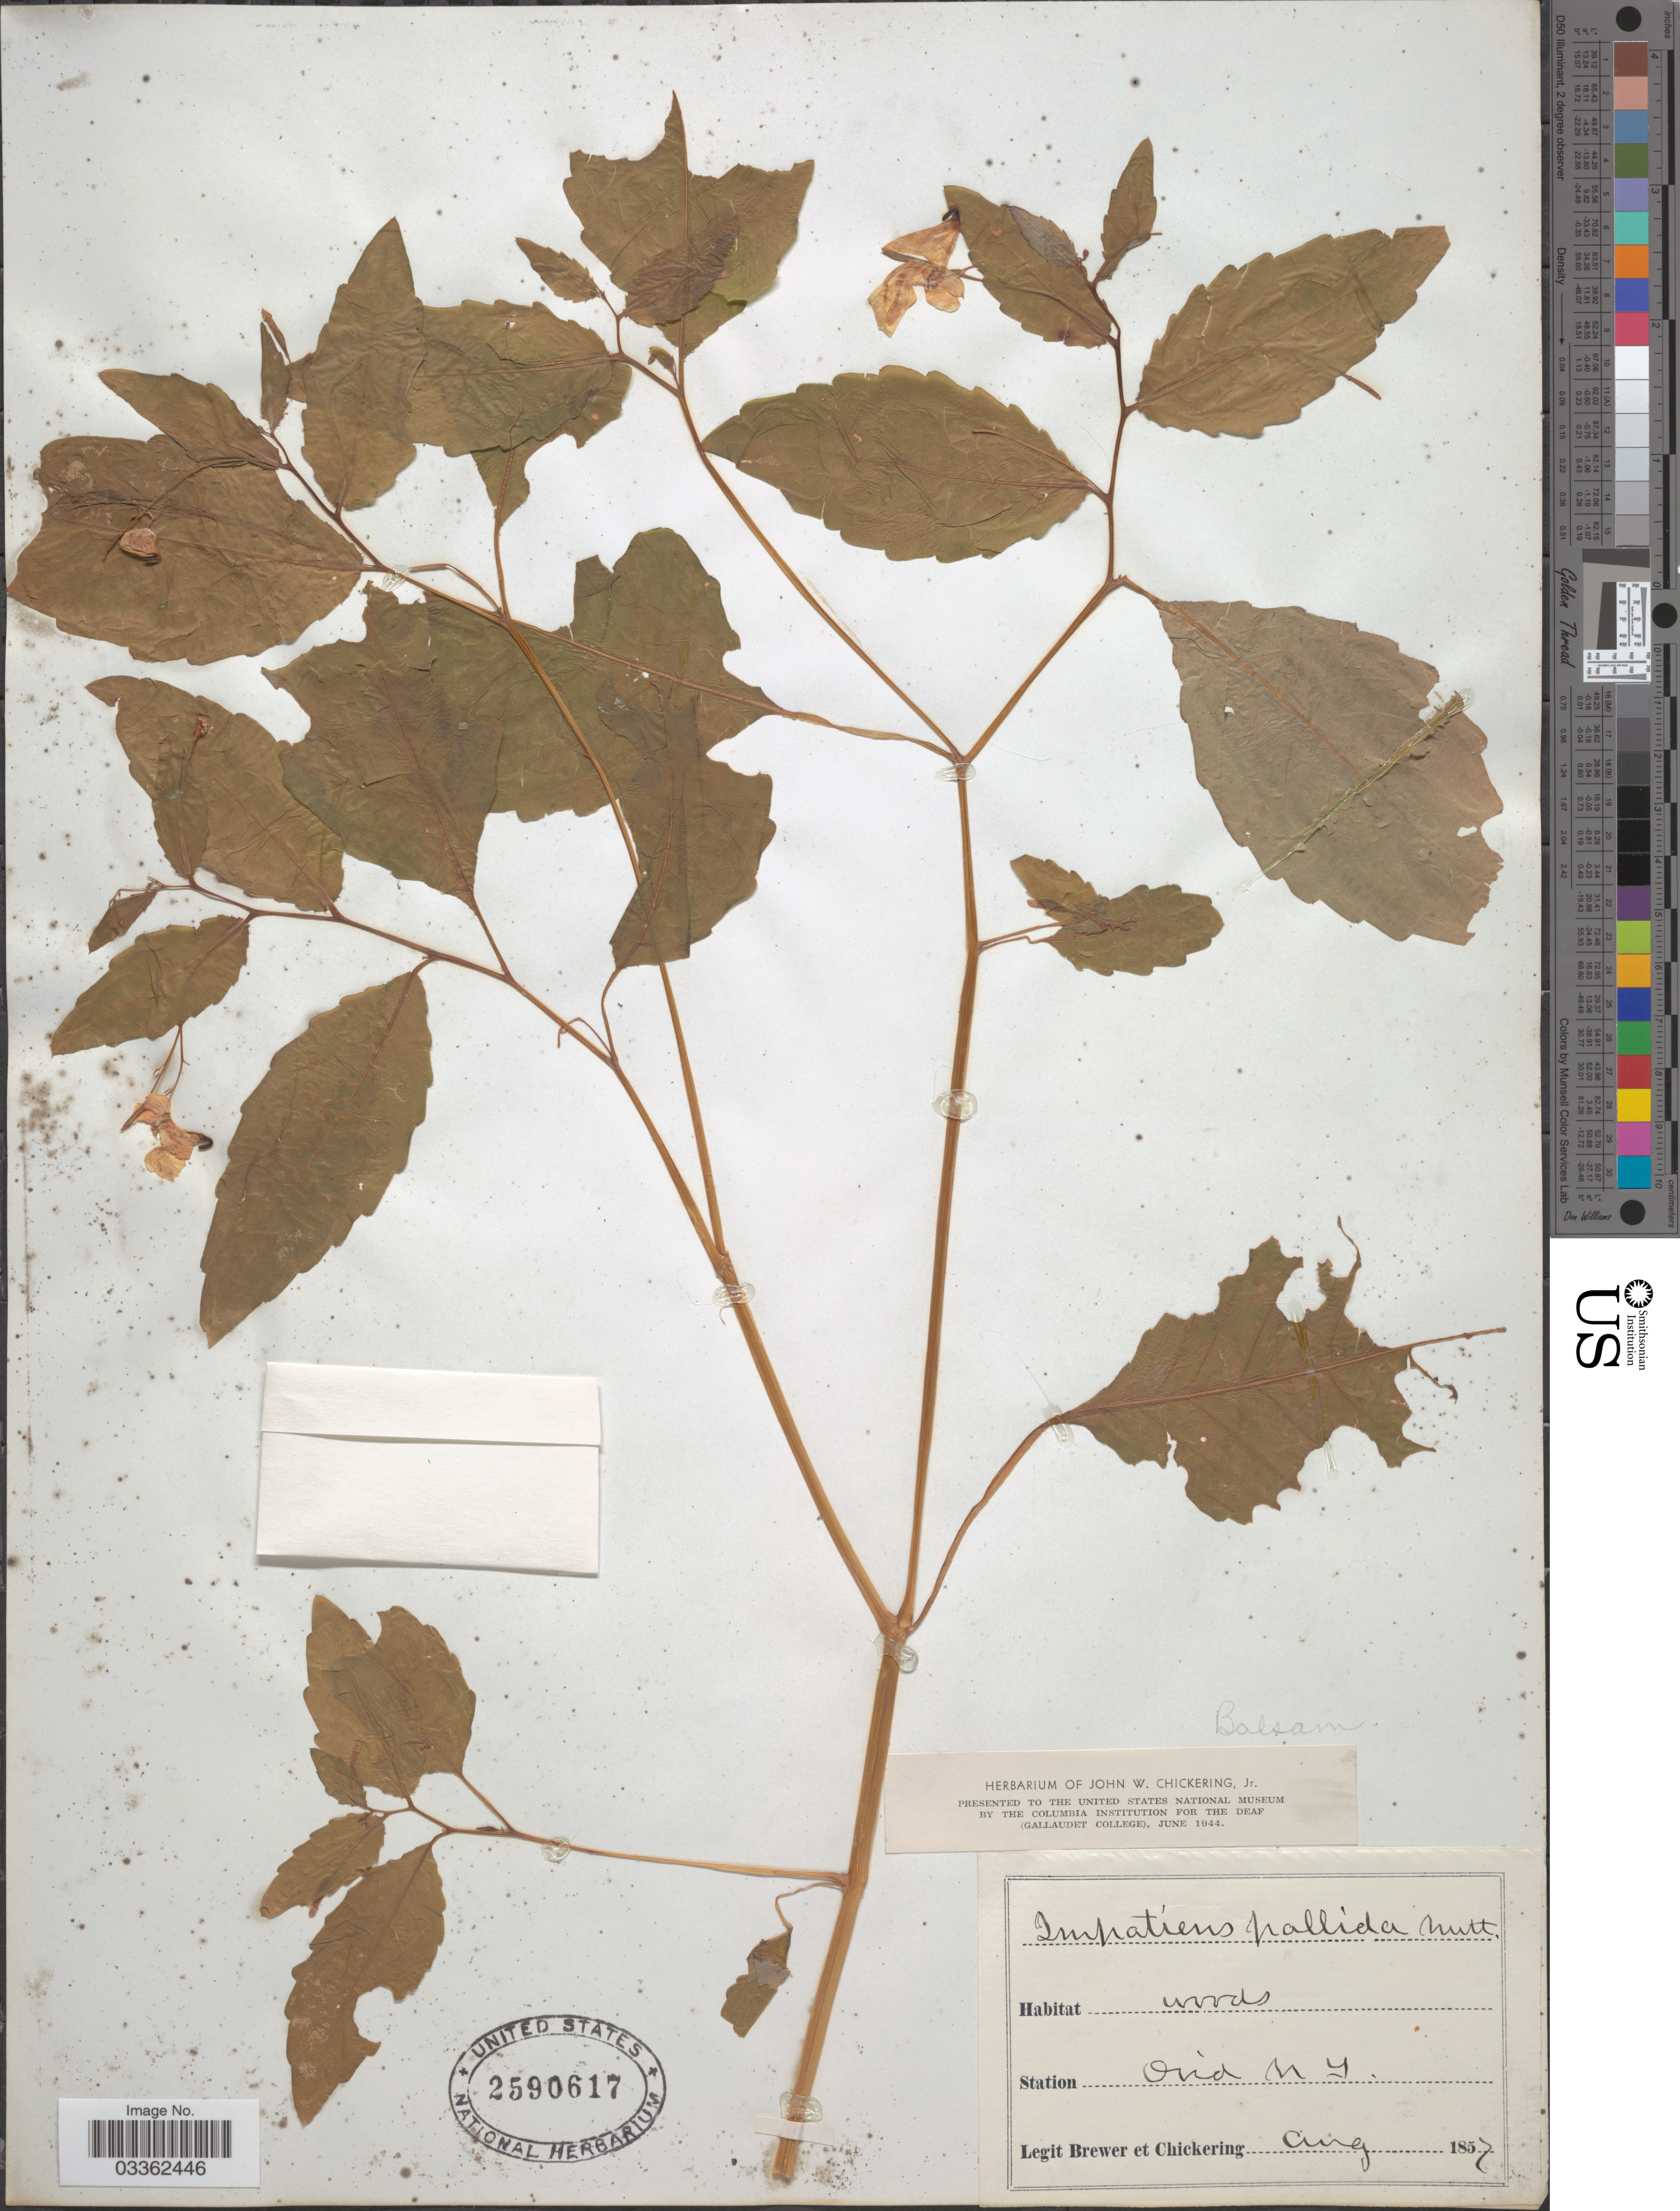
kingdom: Plantae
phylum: Tracheophyta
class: Magnoliopsida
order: Ericales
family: Balsaminaceae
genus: Impatiens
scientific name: Impatiens pallida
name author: Nutt.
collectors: -. Brewer & -. Chickering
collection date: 1857-08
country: United States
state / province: New York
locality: Ovid.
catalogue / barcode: US 2590617